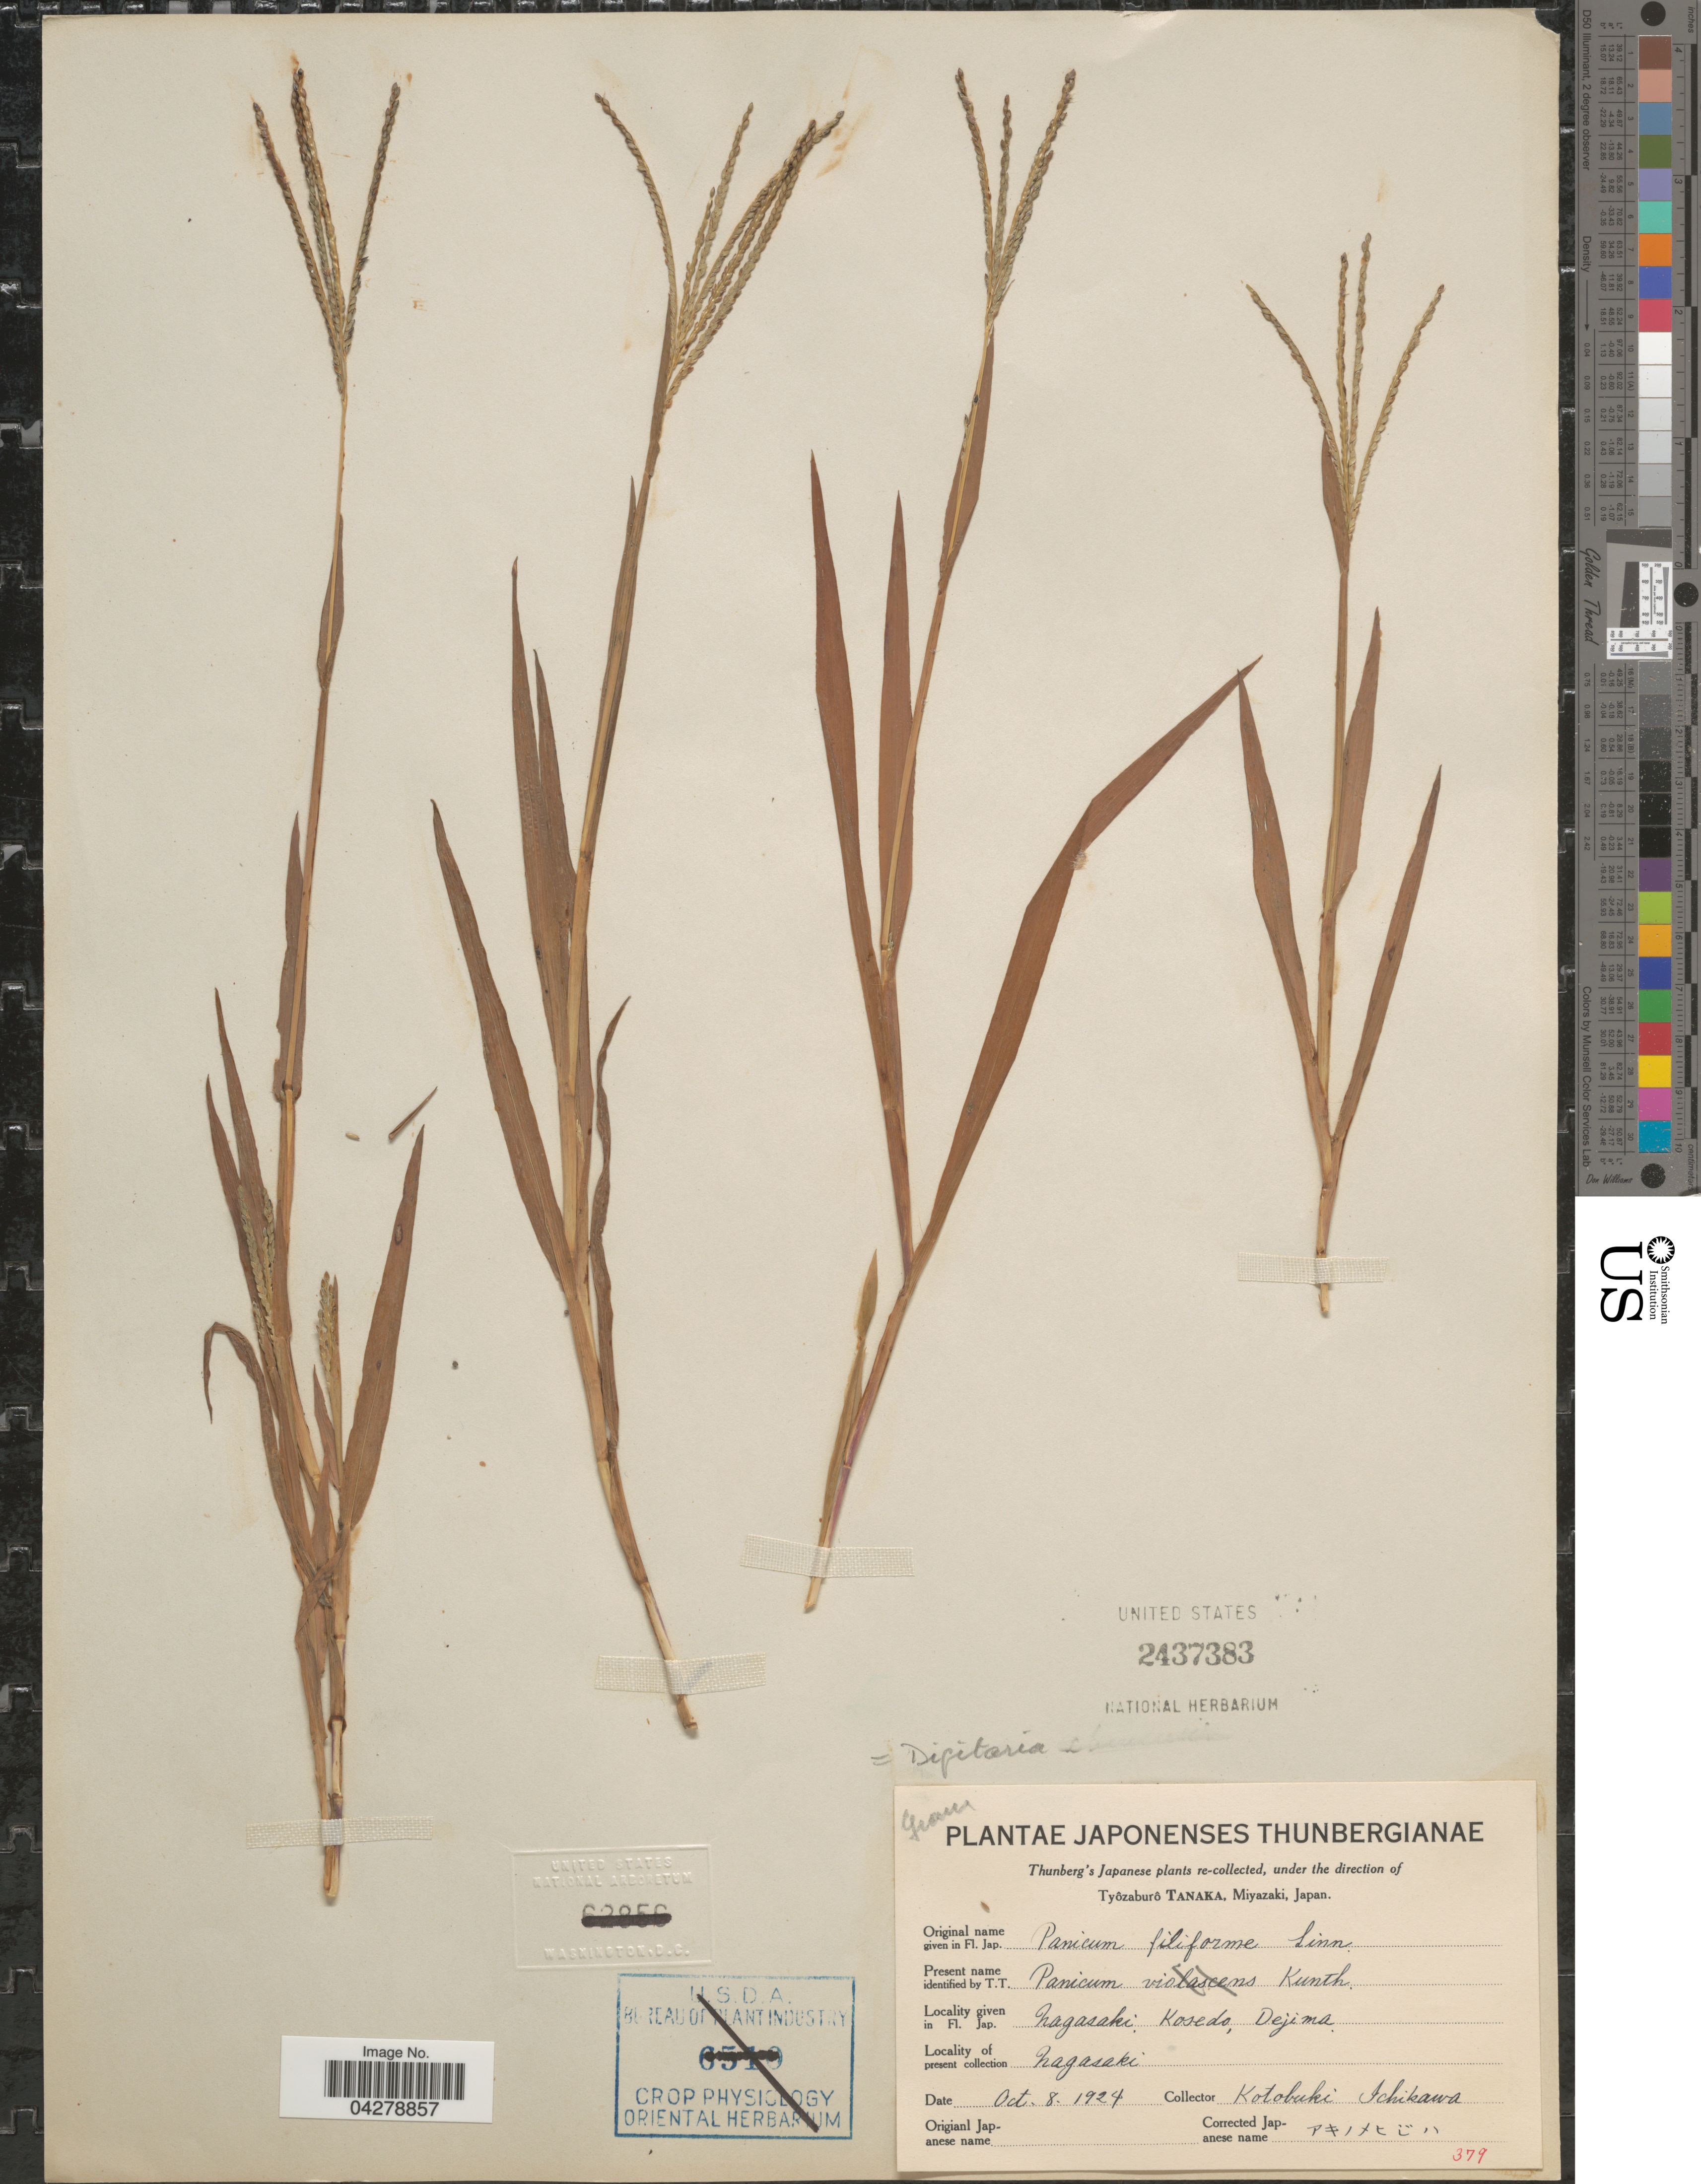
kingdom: Plantae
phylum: Tracheophyta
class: Liliopsida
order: Poales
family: Poaceae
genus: Digitaria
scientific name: Digitaria sp.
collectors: K. Ichikawa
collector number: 379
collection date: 1924-10-08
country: Japan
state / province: Nagasaki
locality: Japonenses Thunbergianae. Kosedo, Dejima. Nagasaki.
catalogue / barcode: US 2437383